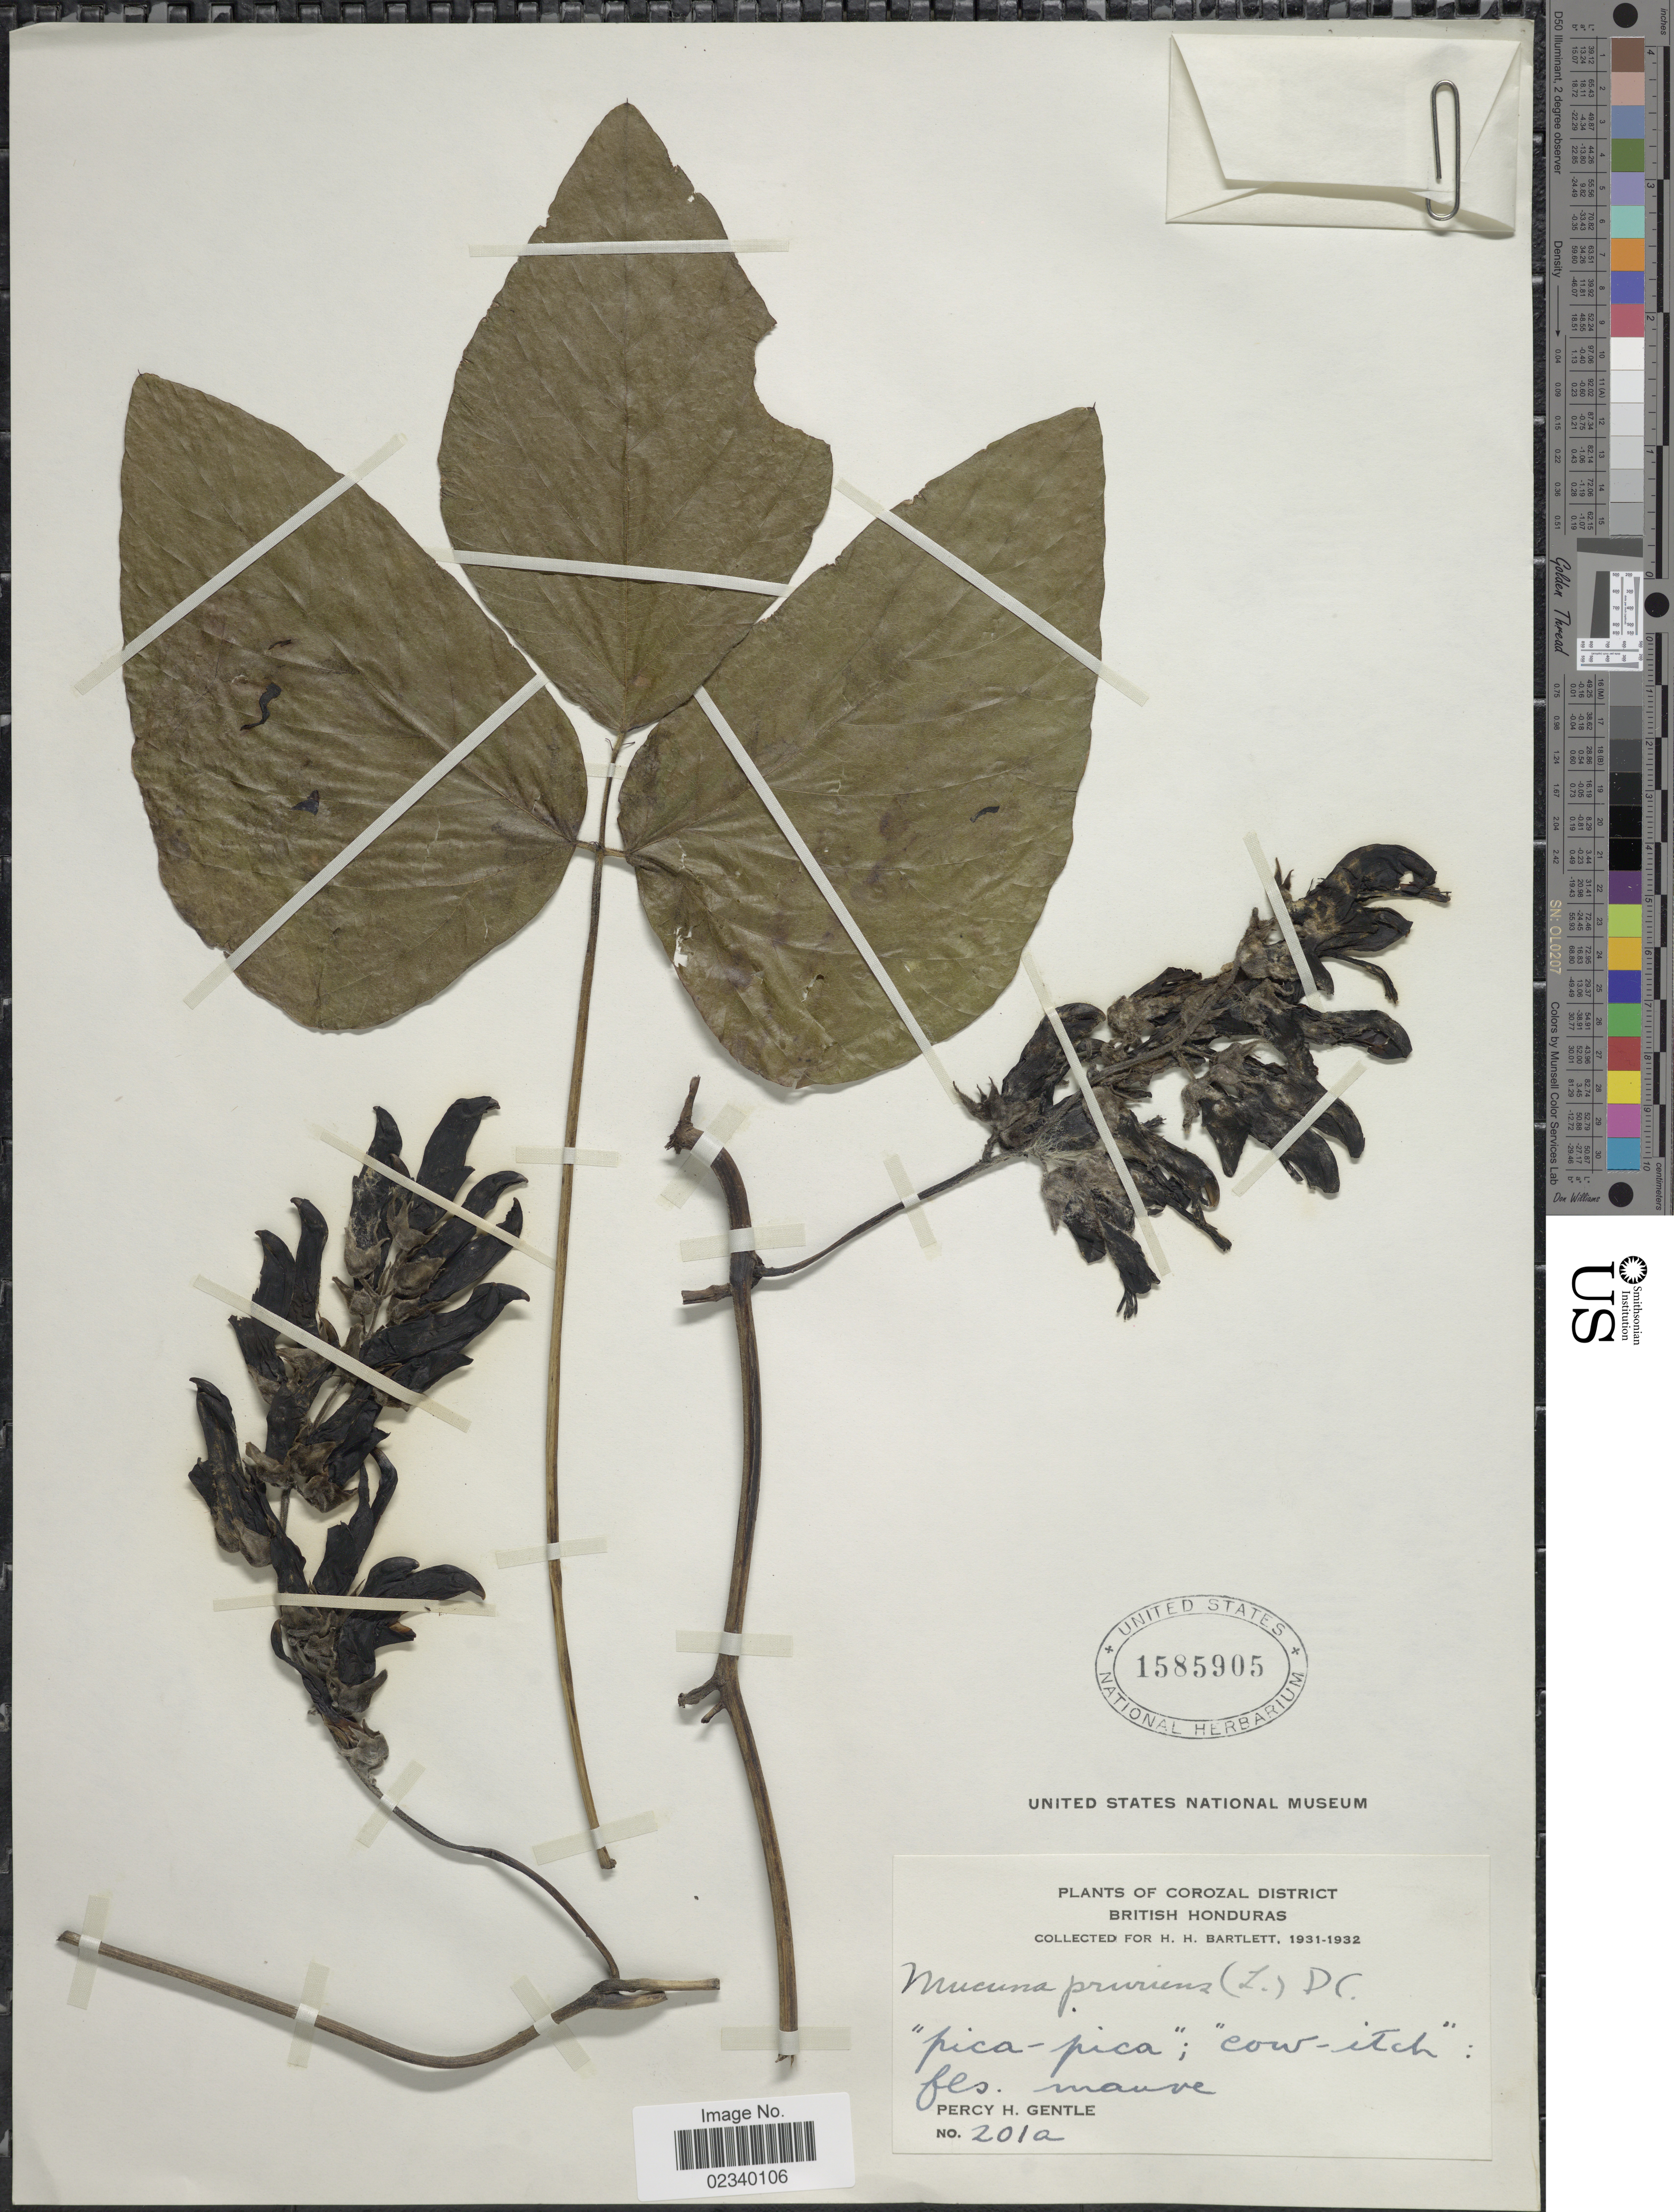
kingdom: Plantae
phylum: Tracheophyta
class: Magnoliopsida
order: Fabales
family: Fabaceae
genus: Mucuna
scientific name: Mucuna pruriens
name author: (L.) DC.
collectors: P. H. Gentle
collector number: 201A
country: Belize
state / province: Corozal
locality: British Honduras, Corozal District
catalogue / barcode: US 1585905